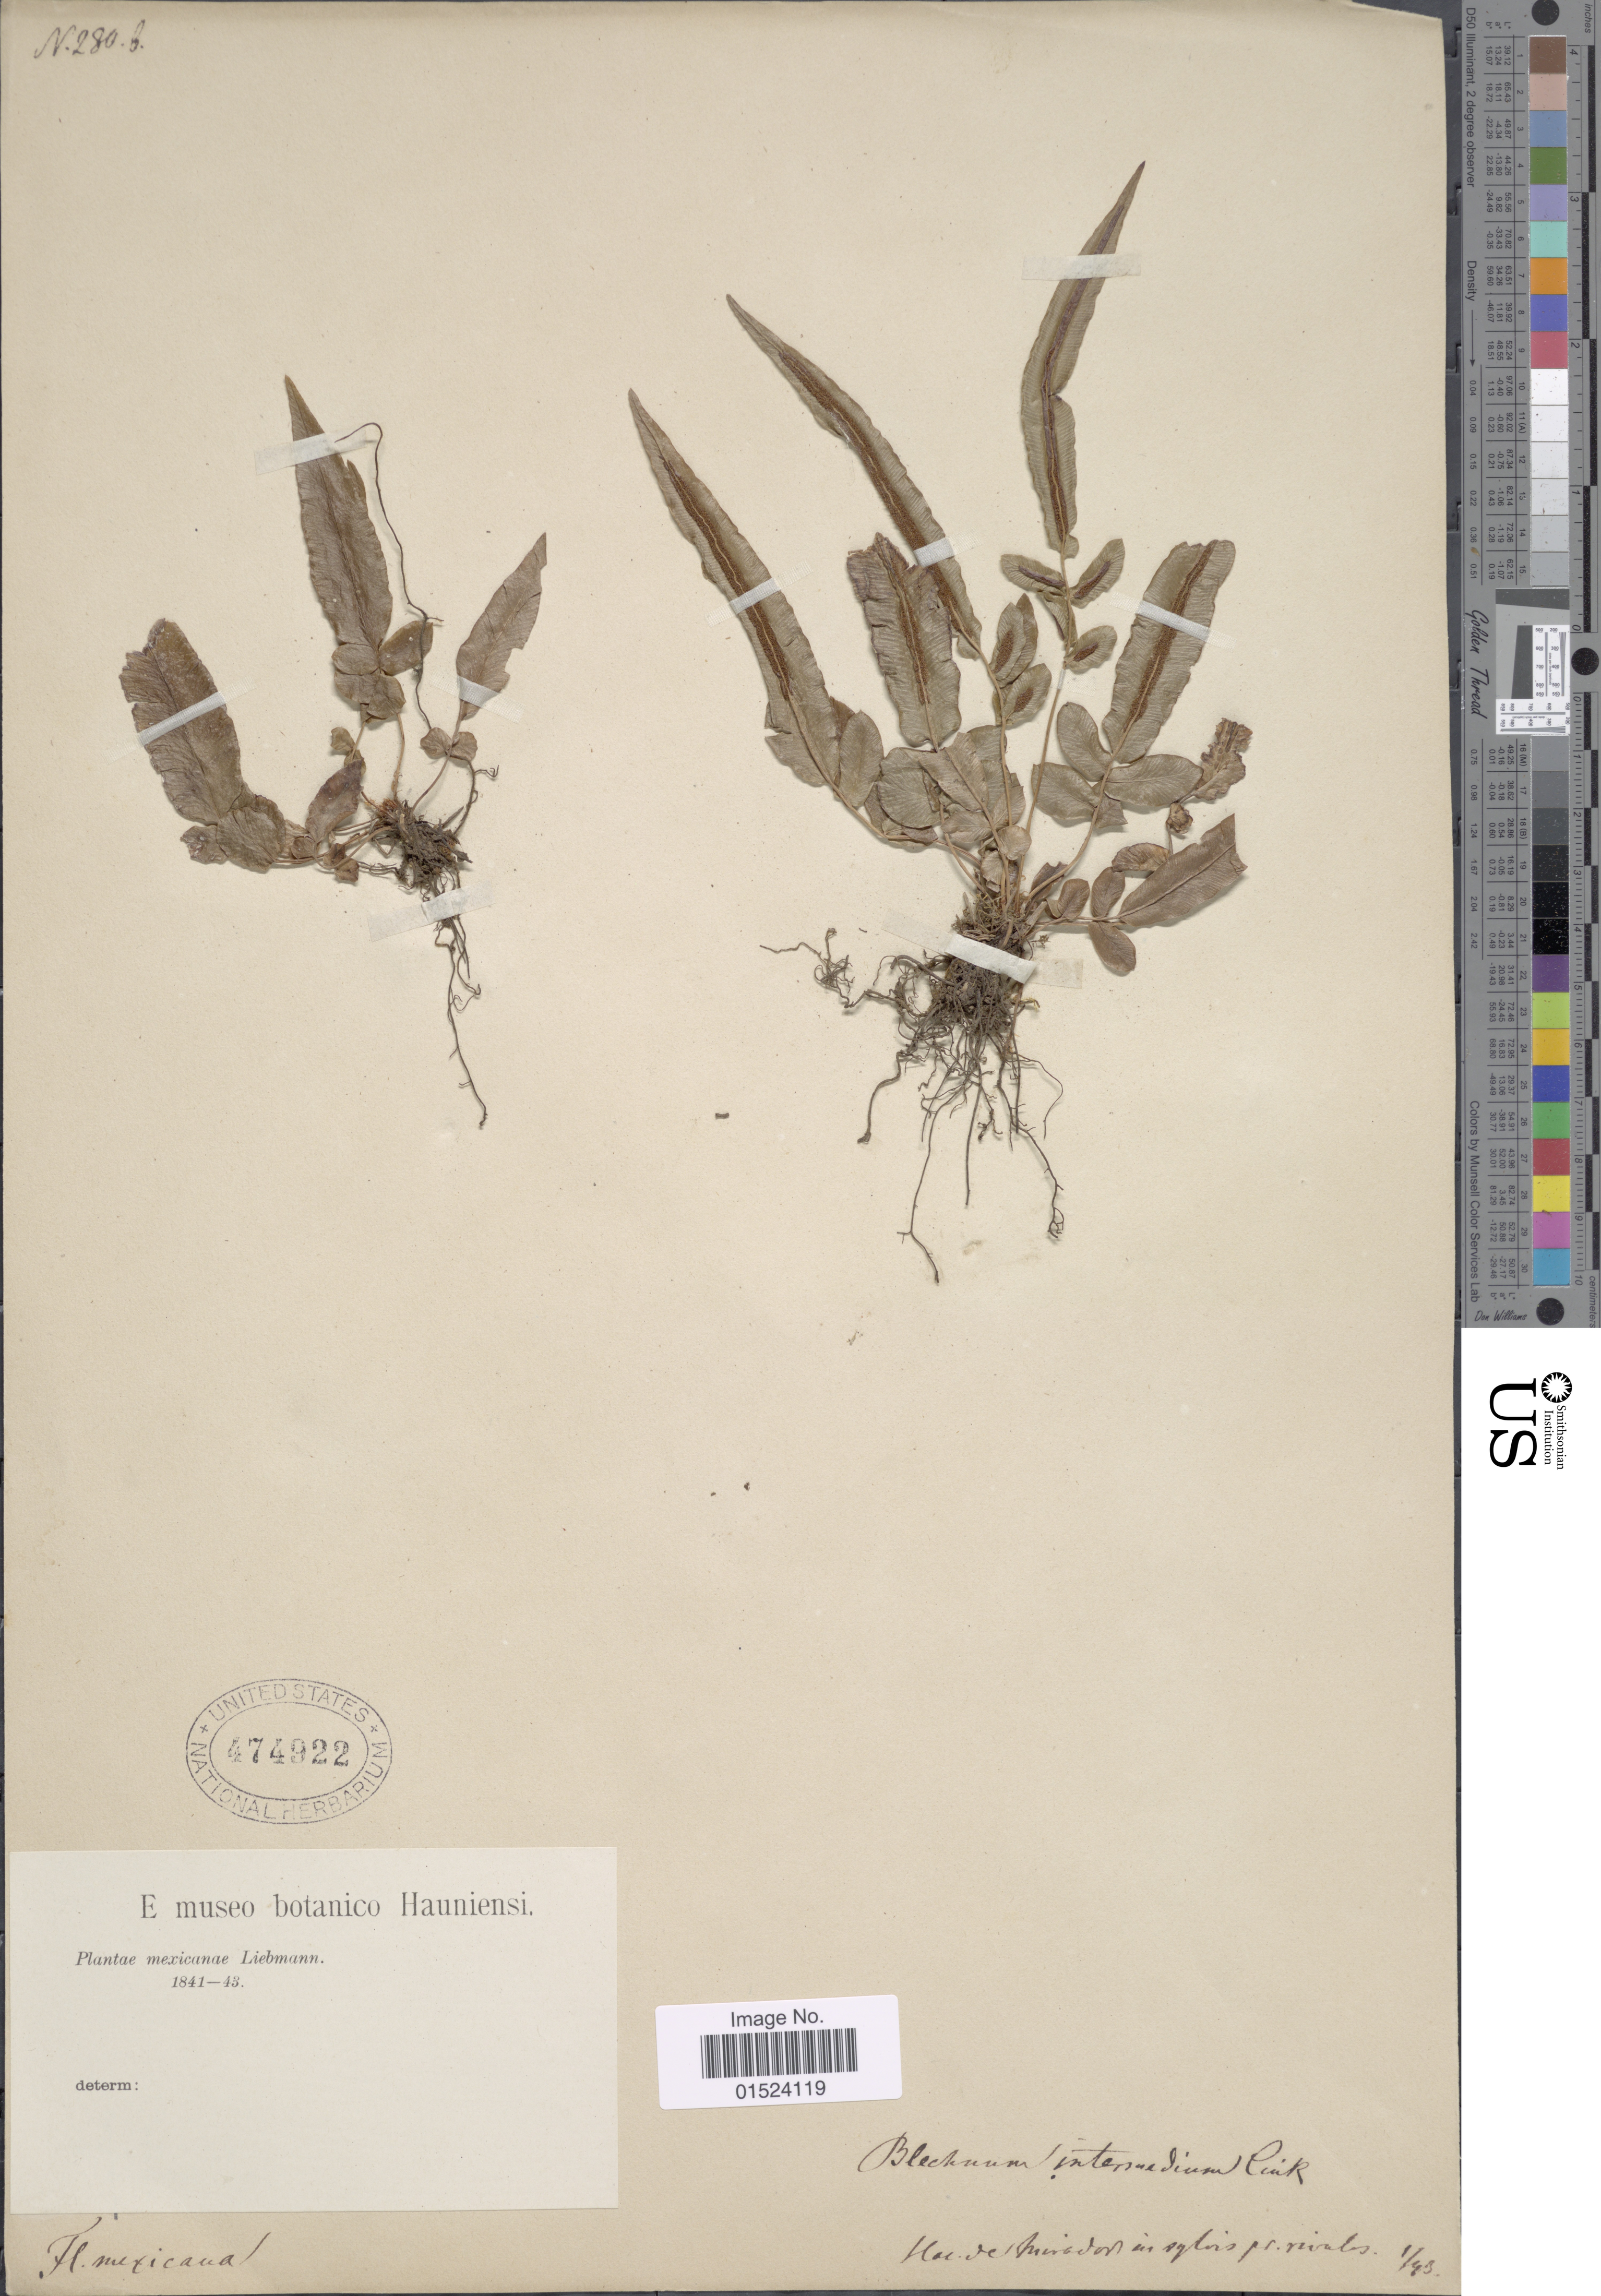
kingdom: Plantae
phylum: Tracheophyta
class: Polypodiopsida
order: Polypodiales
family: Blechnaceae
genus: Blechnum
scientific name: Blechnum gracile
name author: Kaulf.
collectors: Liebmann, --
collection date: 1843-01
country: Mexico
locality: Hac. de Mirador in sylvis pr. rivales.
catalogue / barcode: US 474922